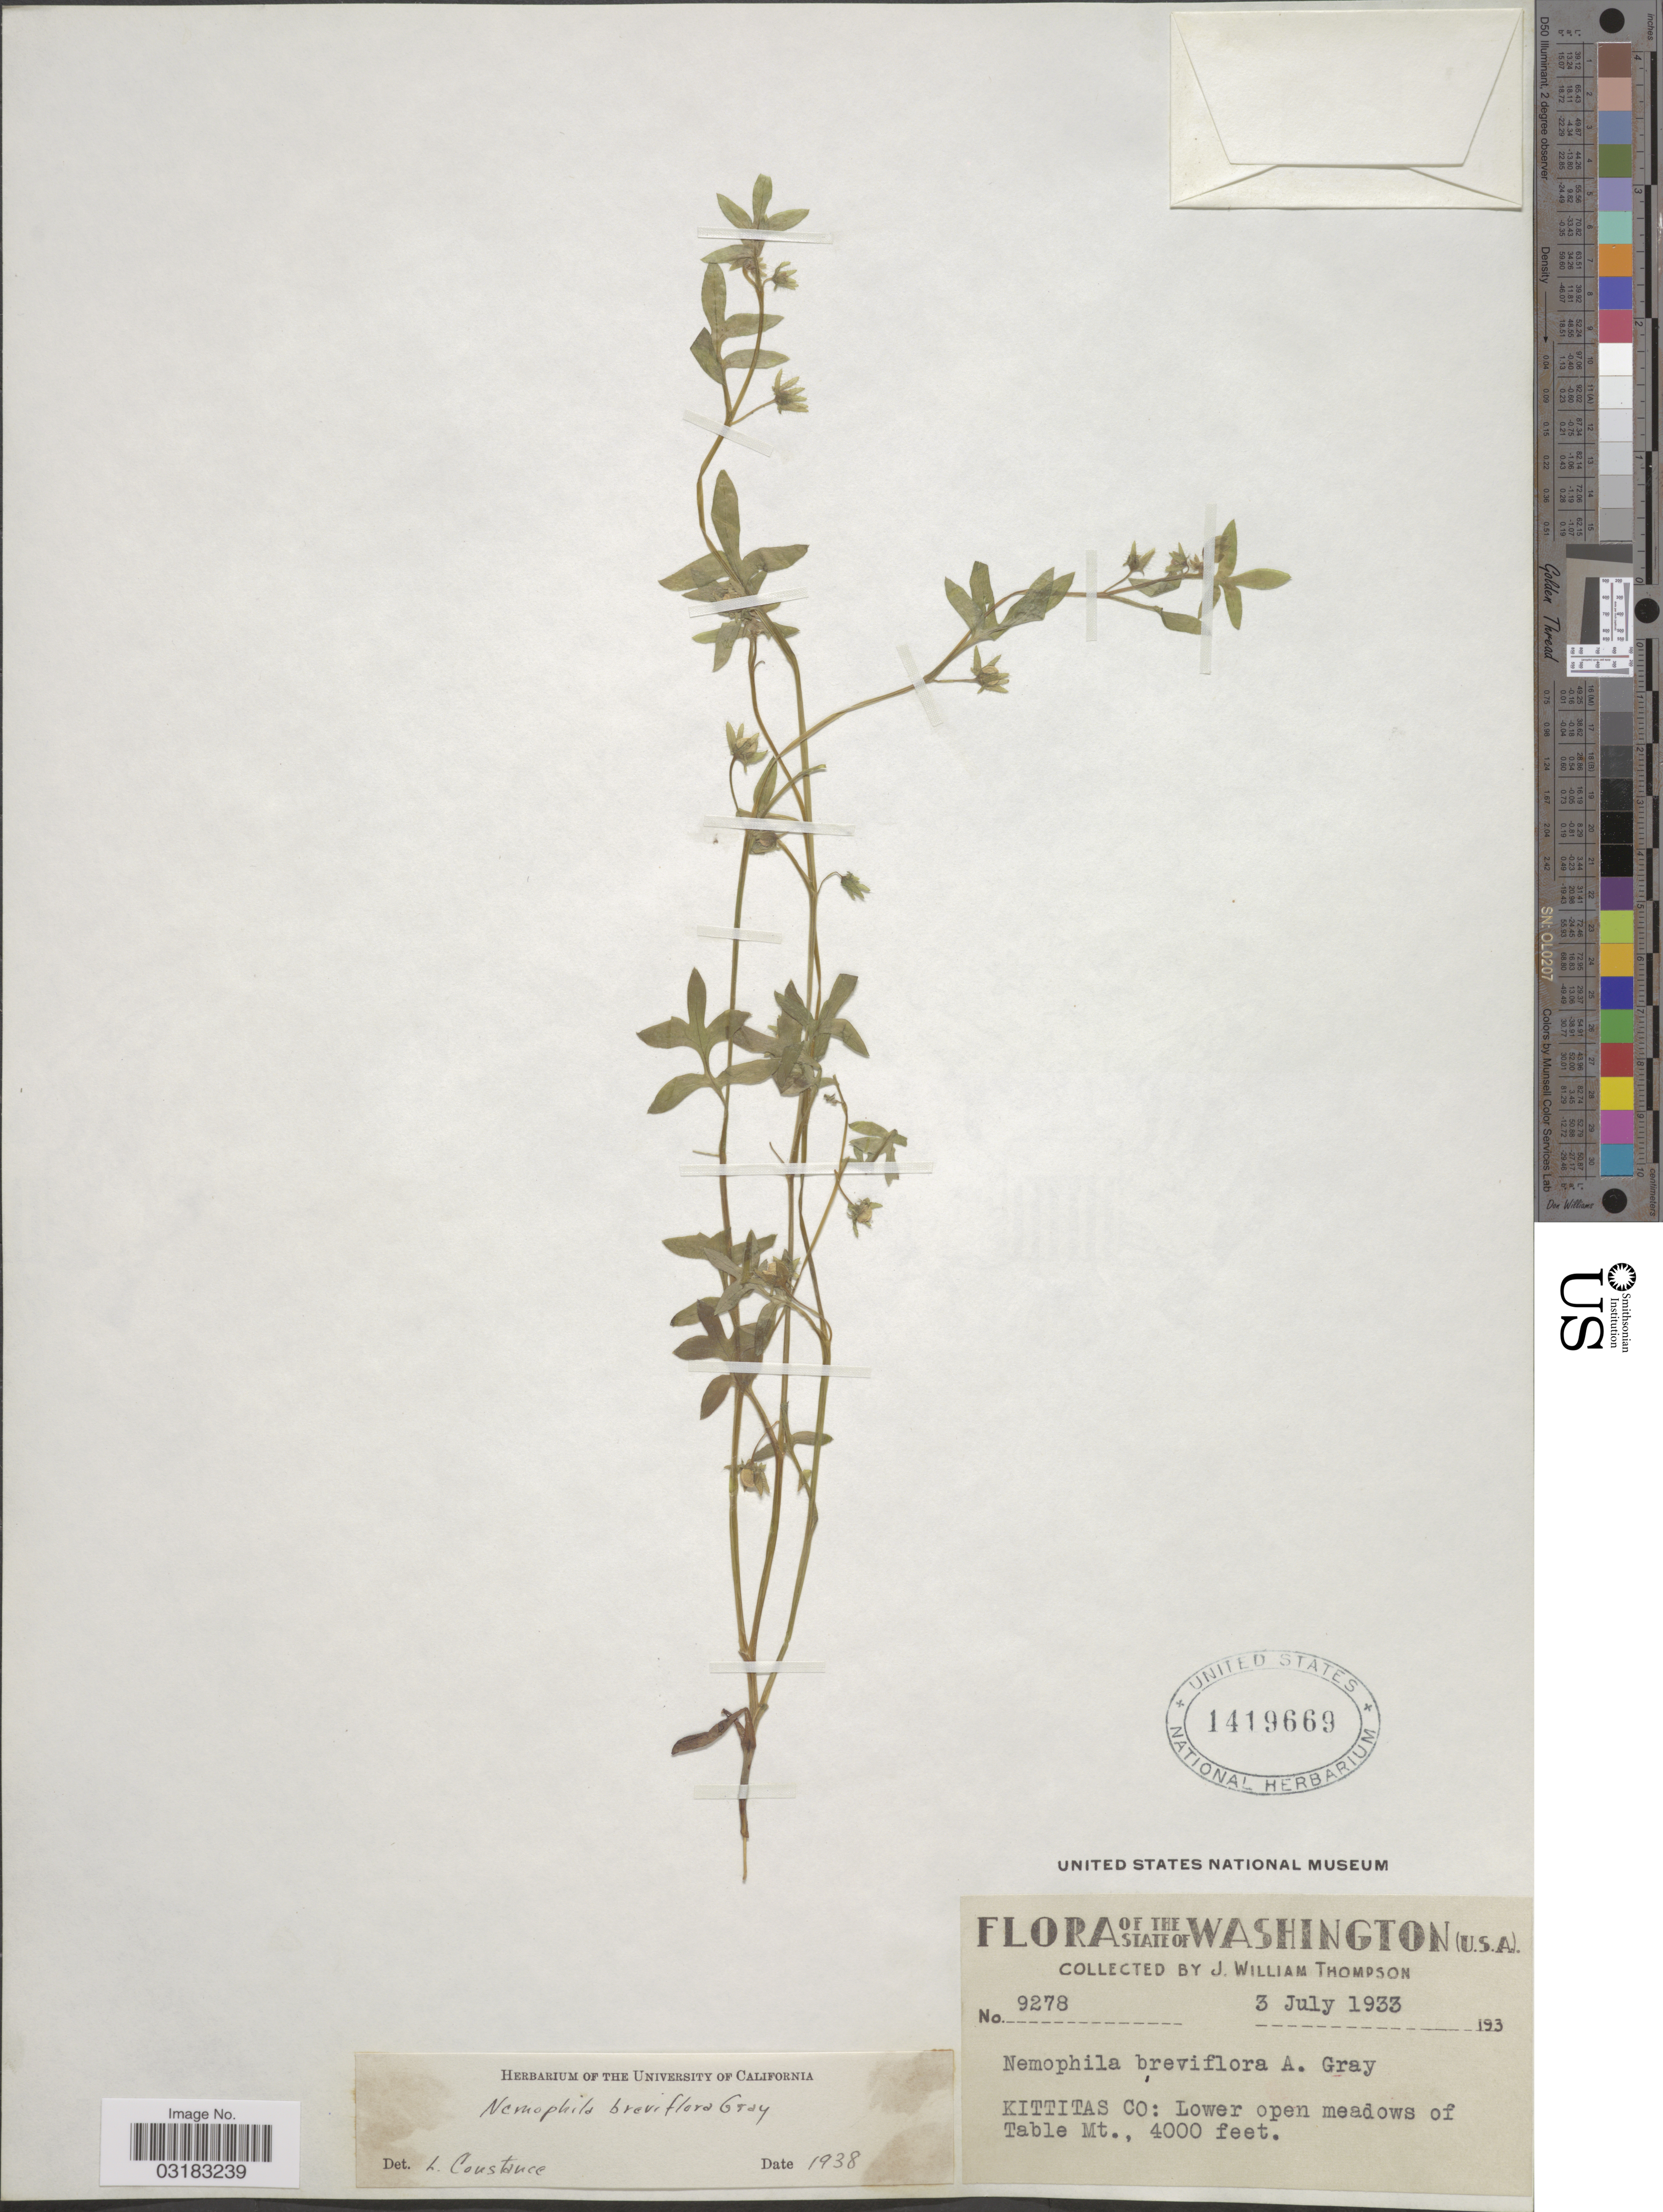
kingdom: Plantae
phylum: Tracheophyta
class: Magnoliopsida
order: Boraginales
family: Hydrophyllaceae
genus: Nemophila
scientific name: Nemophila breviflora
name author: A. Gray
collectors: J. W. Thompson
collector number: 9278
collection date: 1933-07-03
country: United States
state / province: Washington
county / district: Kittitas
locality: Kittitas Co: Lower open meadows of Table Mt.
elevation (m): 1219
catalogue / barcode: US 1419669